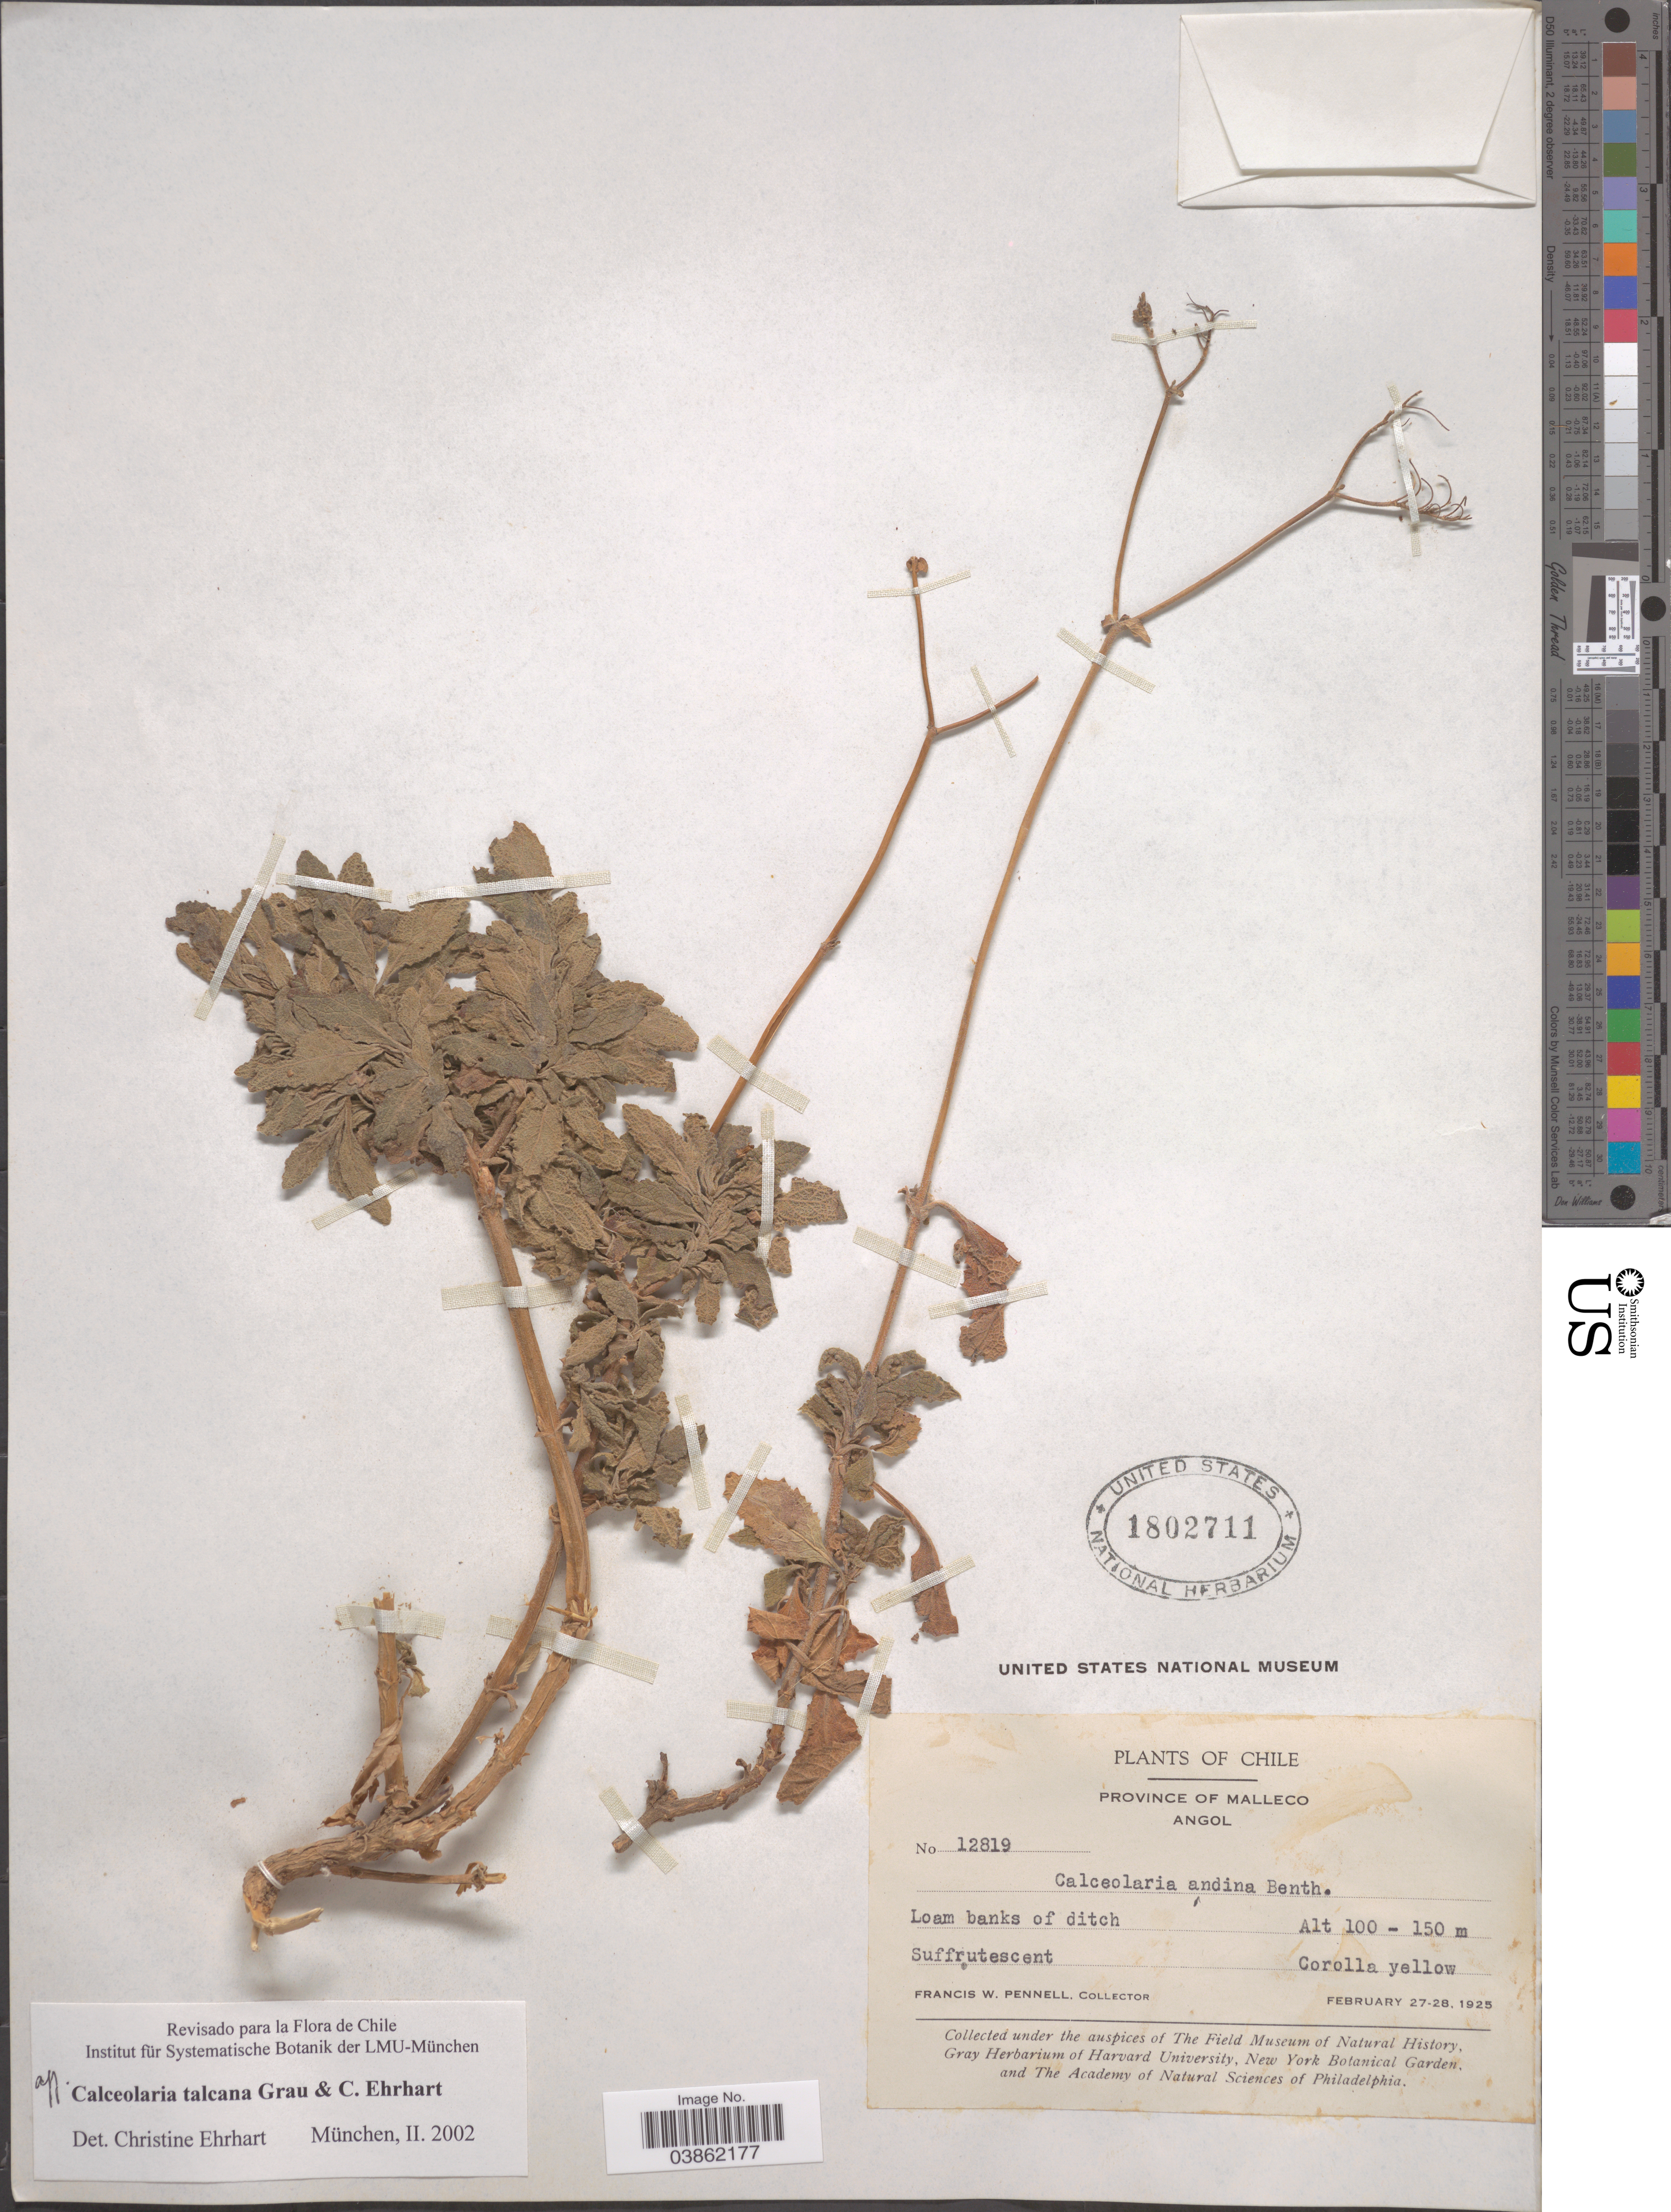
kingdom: Plantae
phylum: Tracheophyta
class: Magnoliopsida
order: Lamiales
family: Calceolariaceae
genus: Calceolaria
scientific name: Calceolaria talcana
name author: Grau & C. Ehrh.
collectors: F. W. Pennell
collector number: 12819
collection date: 1925-02-27/1925-02-28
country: Chile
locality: Province of Malleco, Angol.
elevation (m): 100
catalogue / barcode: US 1802711